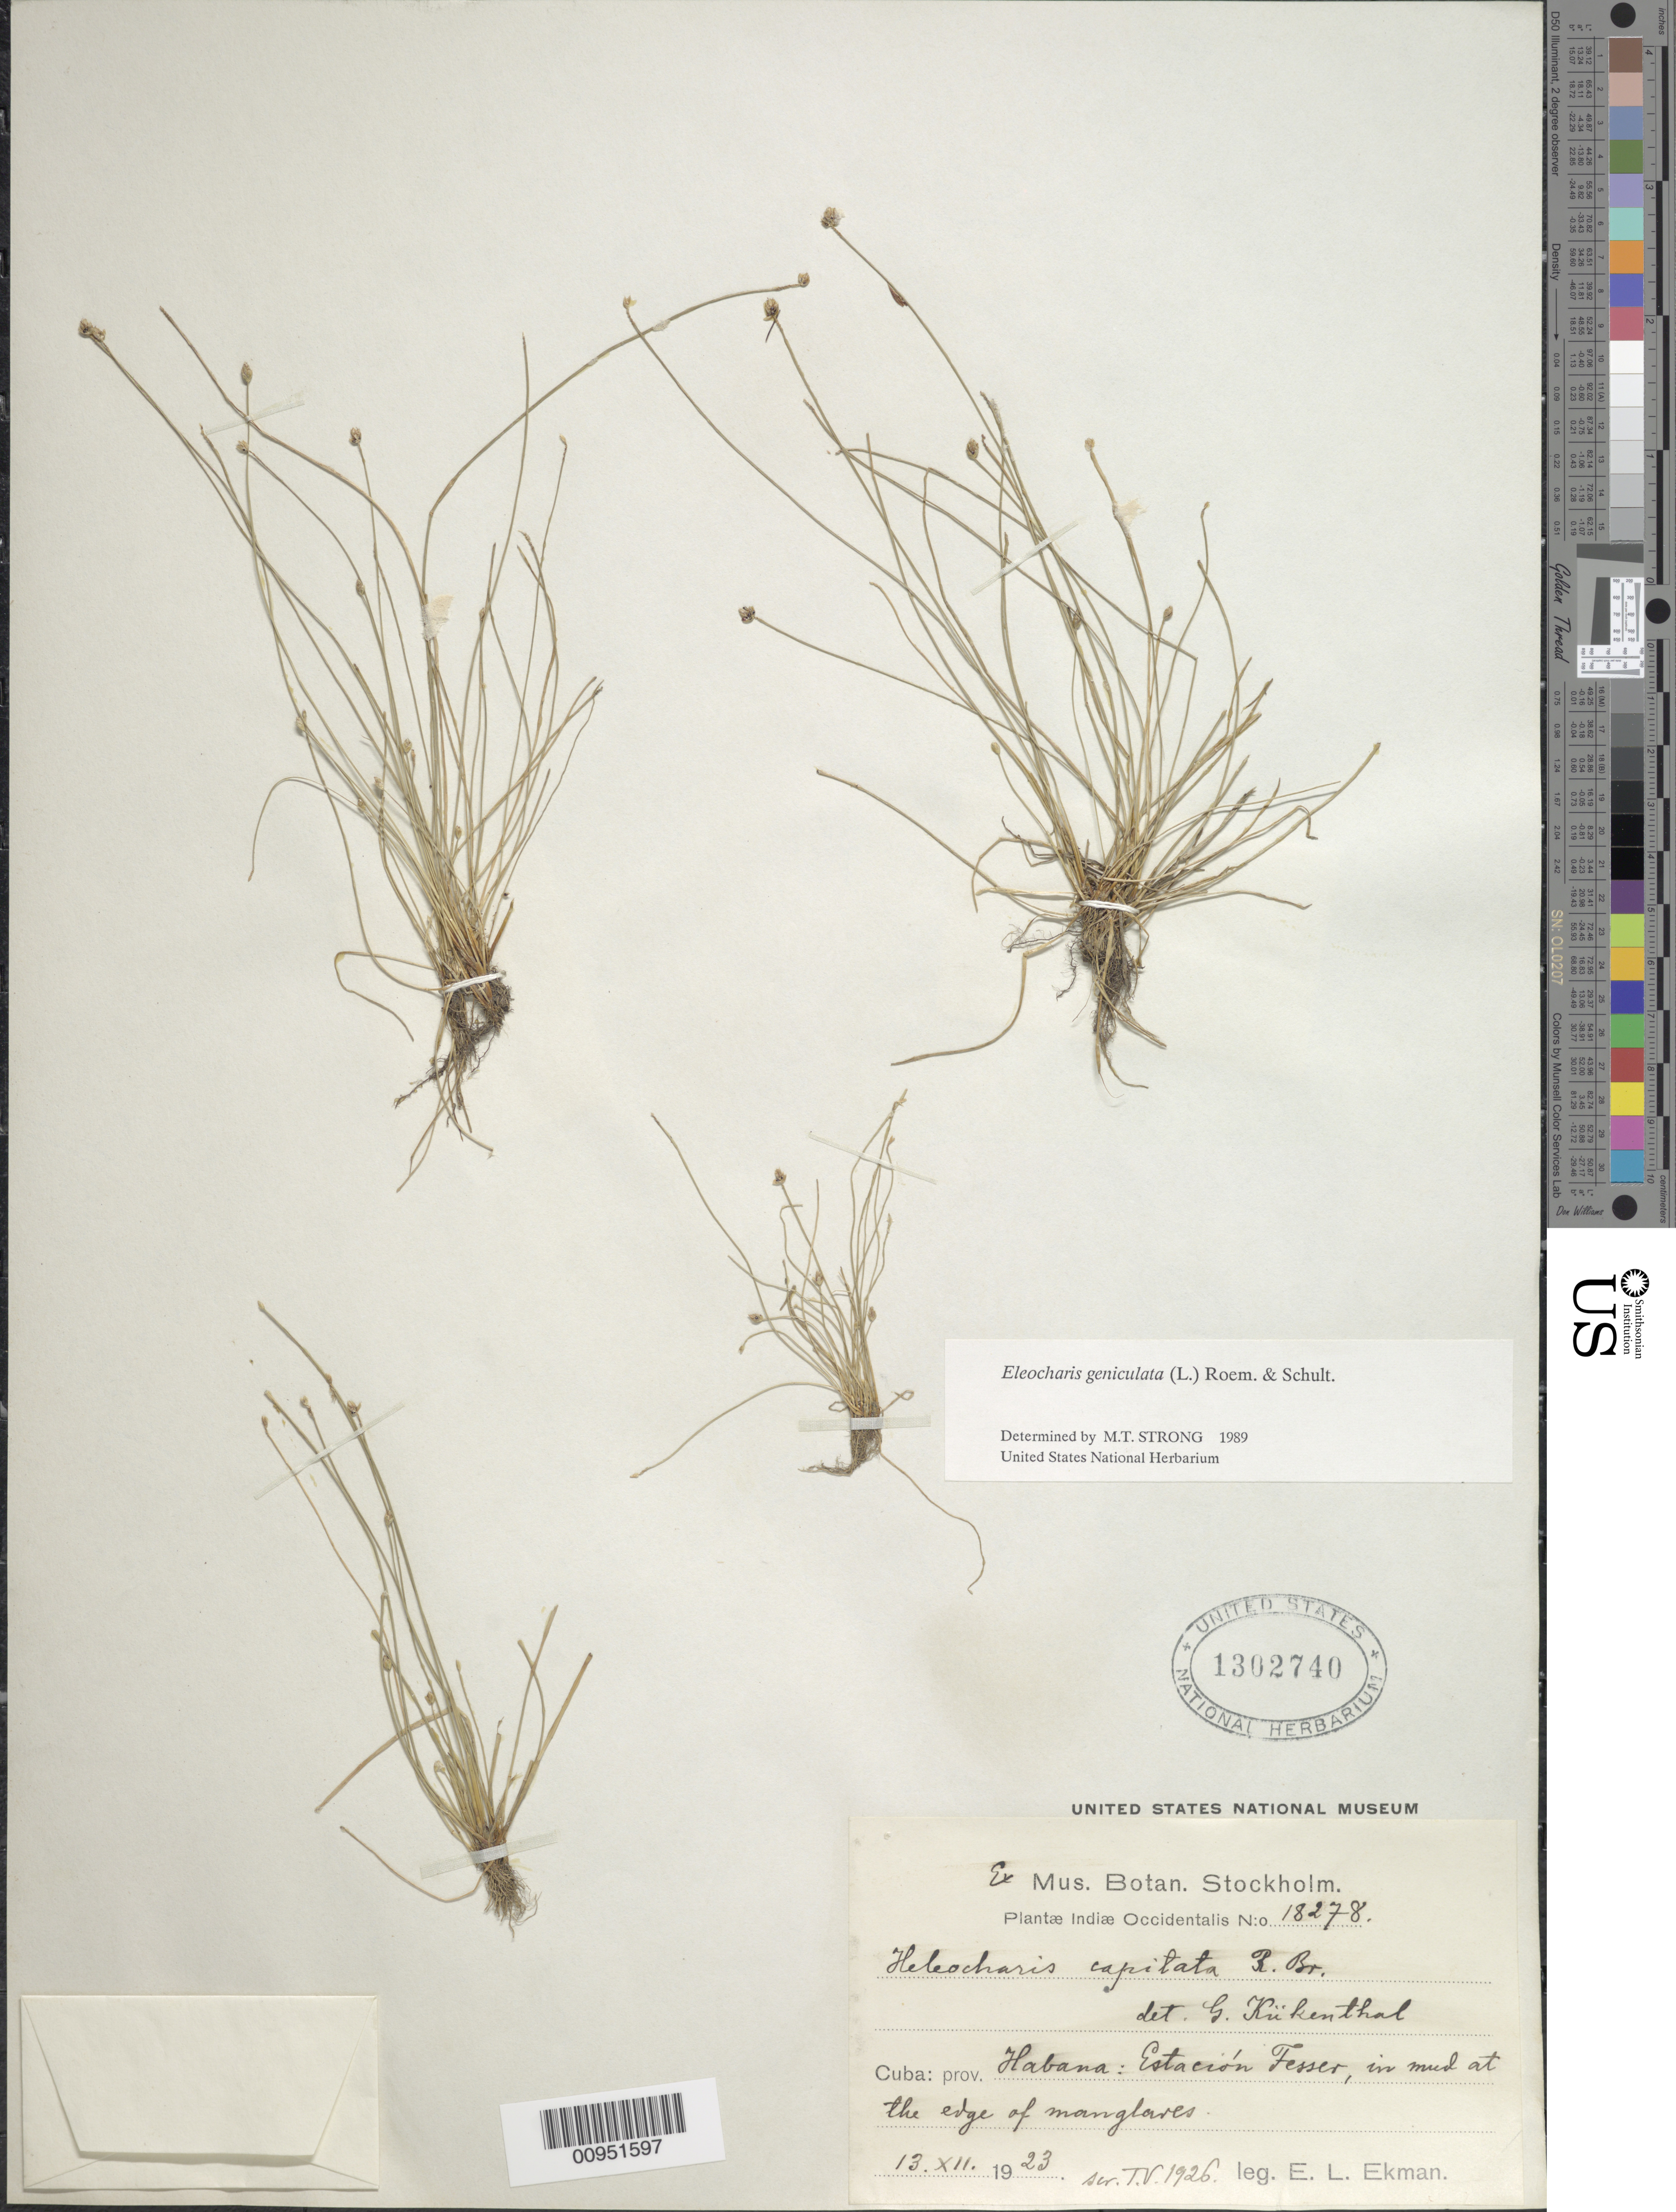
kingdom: Plantae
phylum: Tracheophyta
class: Liliopsida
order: Poales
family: Cyperaceae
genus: Eleocharis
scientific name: Eleocharis geniculata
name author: (L.) Roem. & Schult.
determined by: Strong, M. T., (US), Smithsonian Institution - National Museum of Natural History (UNITED STATES)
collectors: E. L. Ekman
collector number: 18278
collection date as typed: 13 Dec 1923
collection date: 1923-12-13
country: Cuba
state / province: La Habana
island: Cuba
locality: Estación Fesser, edge of mangroves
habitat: In mud at the edge of mangroves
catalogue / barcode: US 1302740